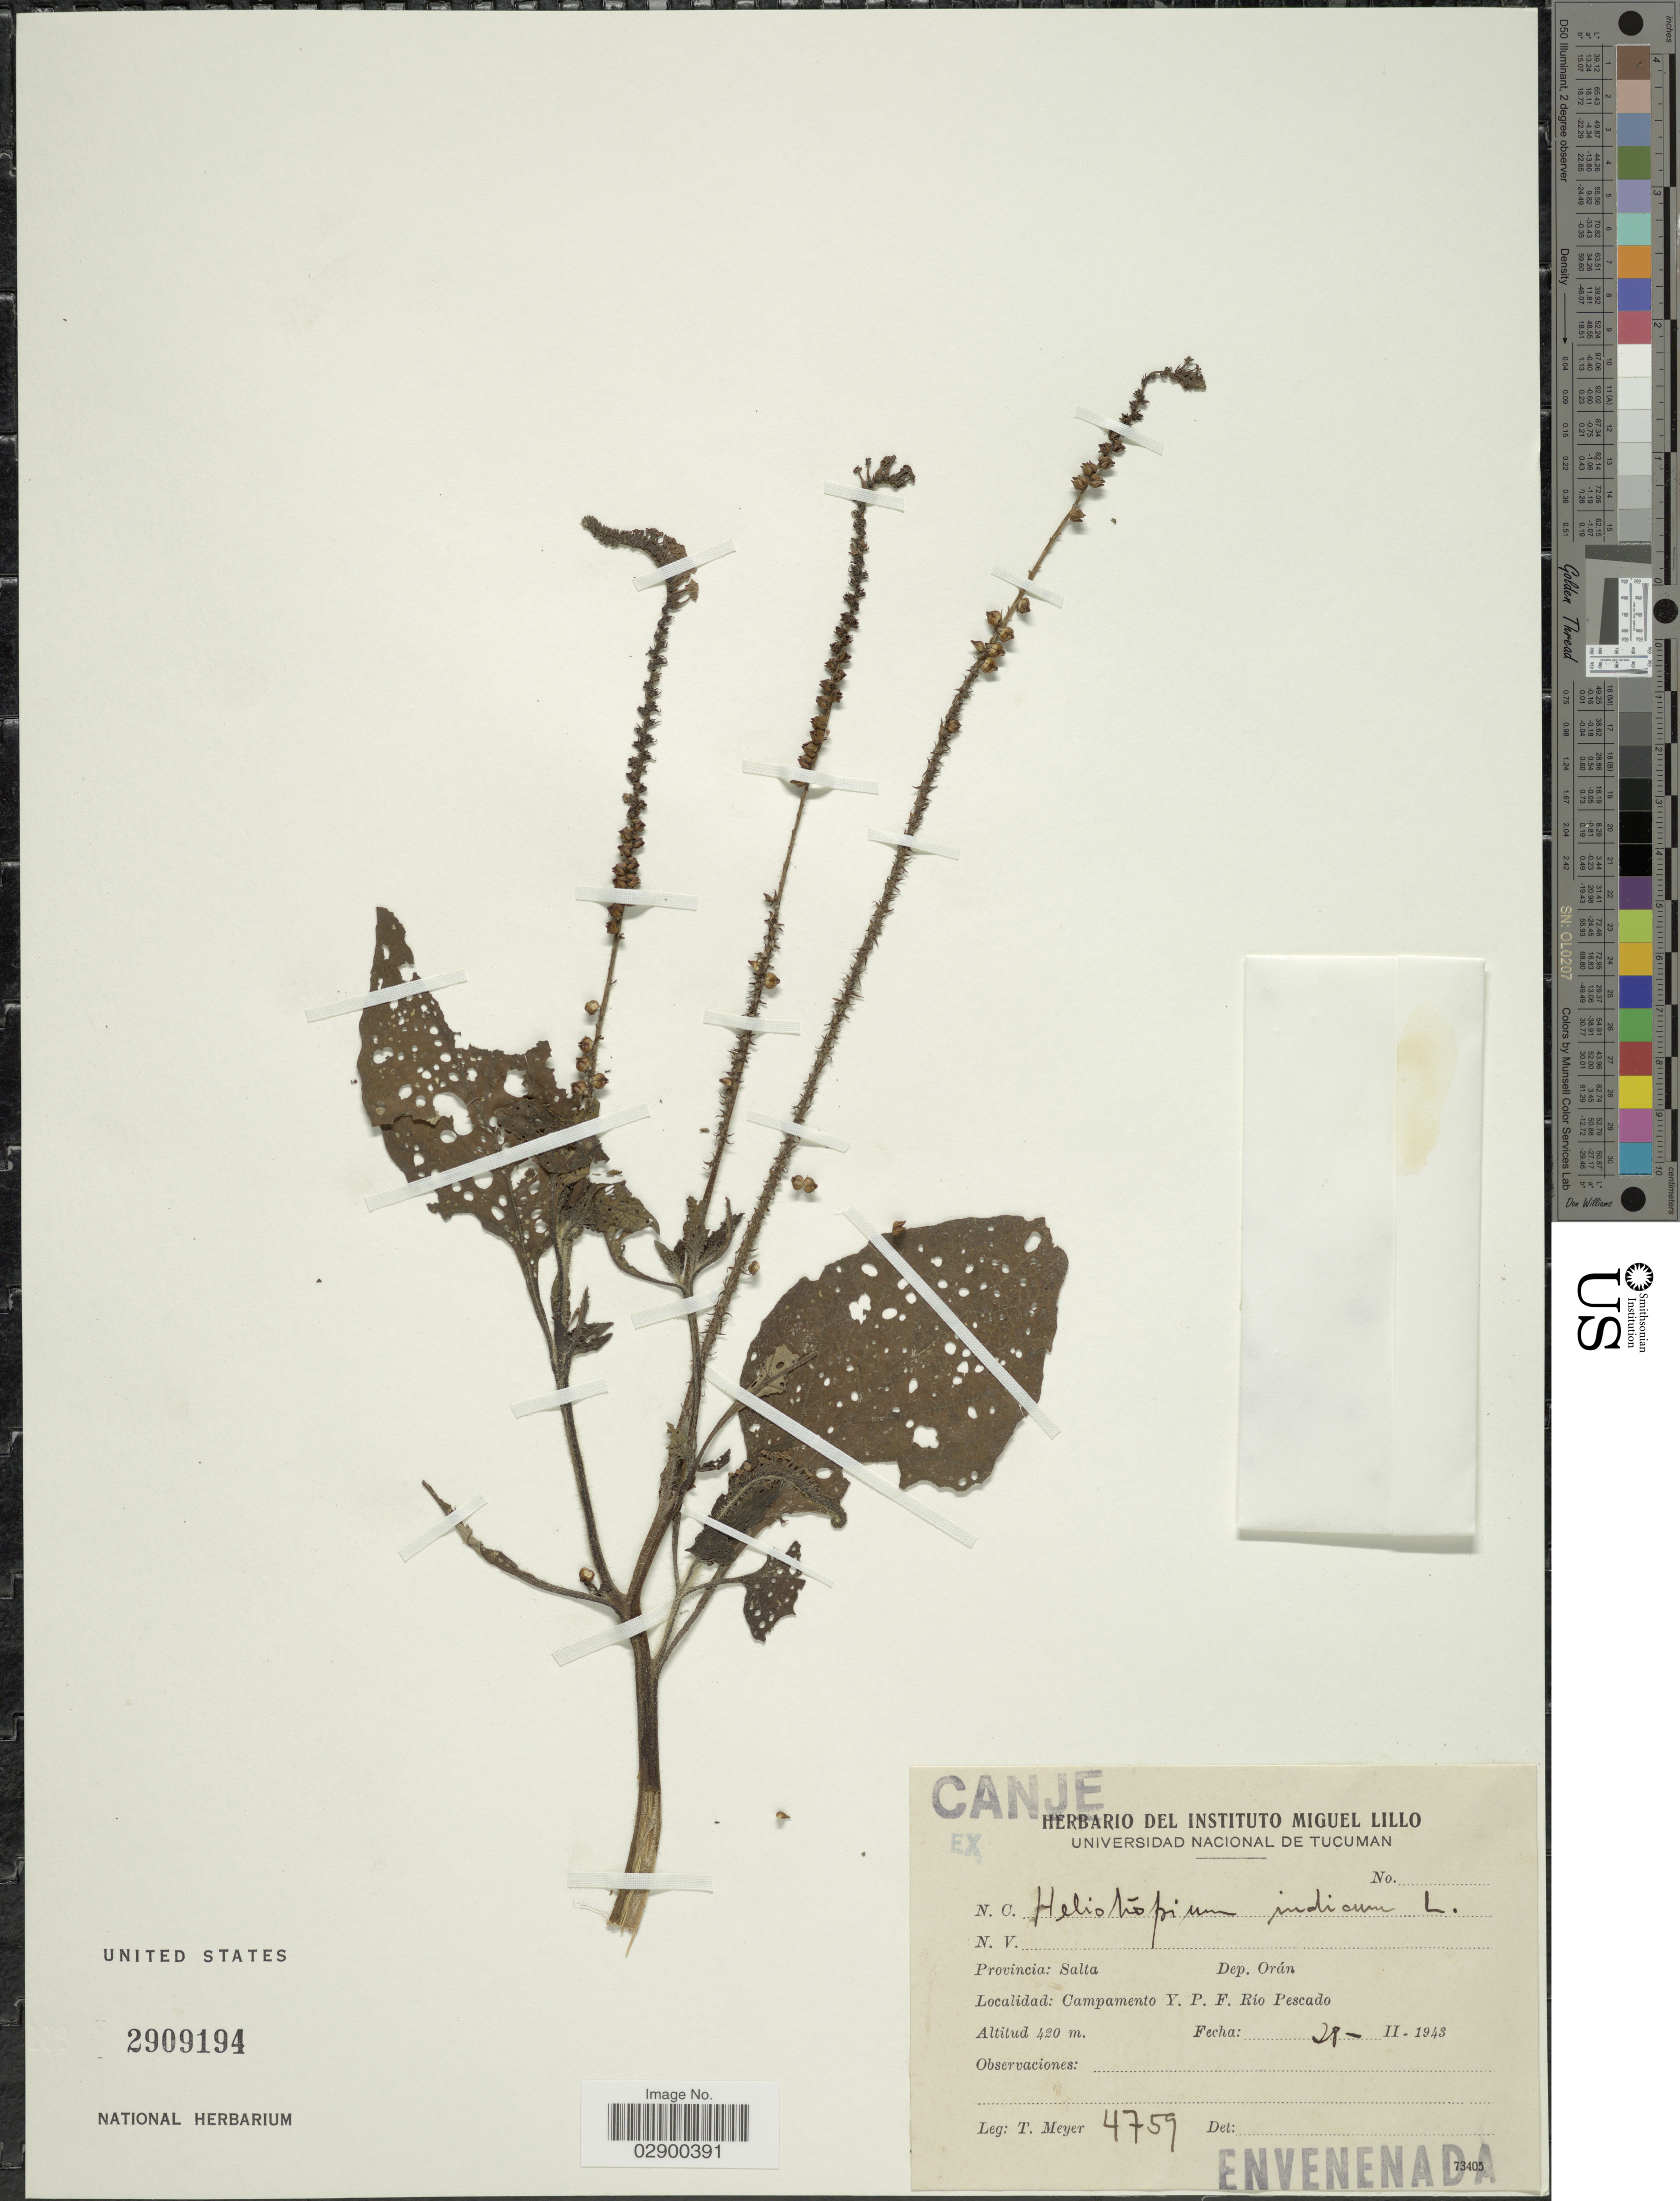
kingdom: Plantae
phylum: Tracheophyta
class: Magnoliopsida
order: Boraginales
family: Heliotropiaceae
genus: Heliotropium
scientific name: Heliotropium indicum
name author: L.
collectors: T. Meyer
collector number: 4759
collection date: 1943-02-28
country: Argentina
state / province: Salta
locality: Dep. Orán, Campamento Y.P.F. Río Pescado.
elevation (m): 420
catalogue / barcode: US 2909194